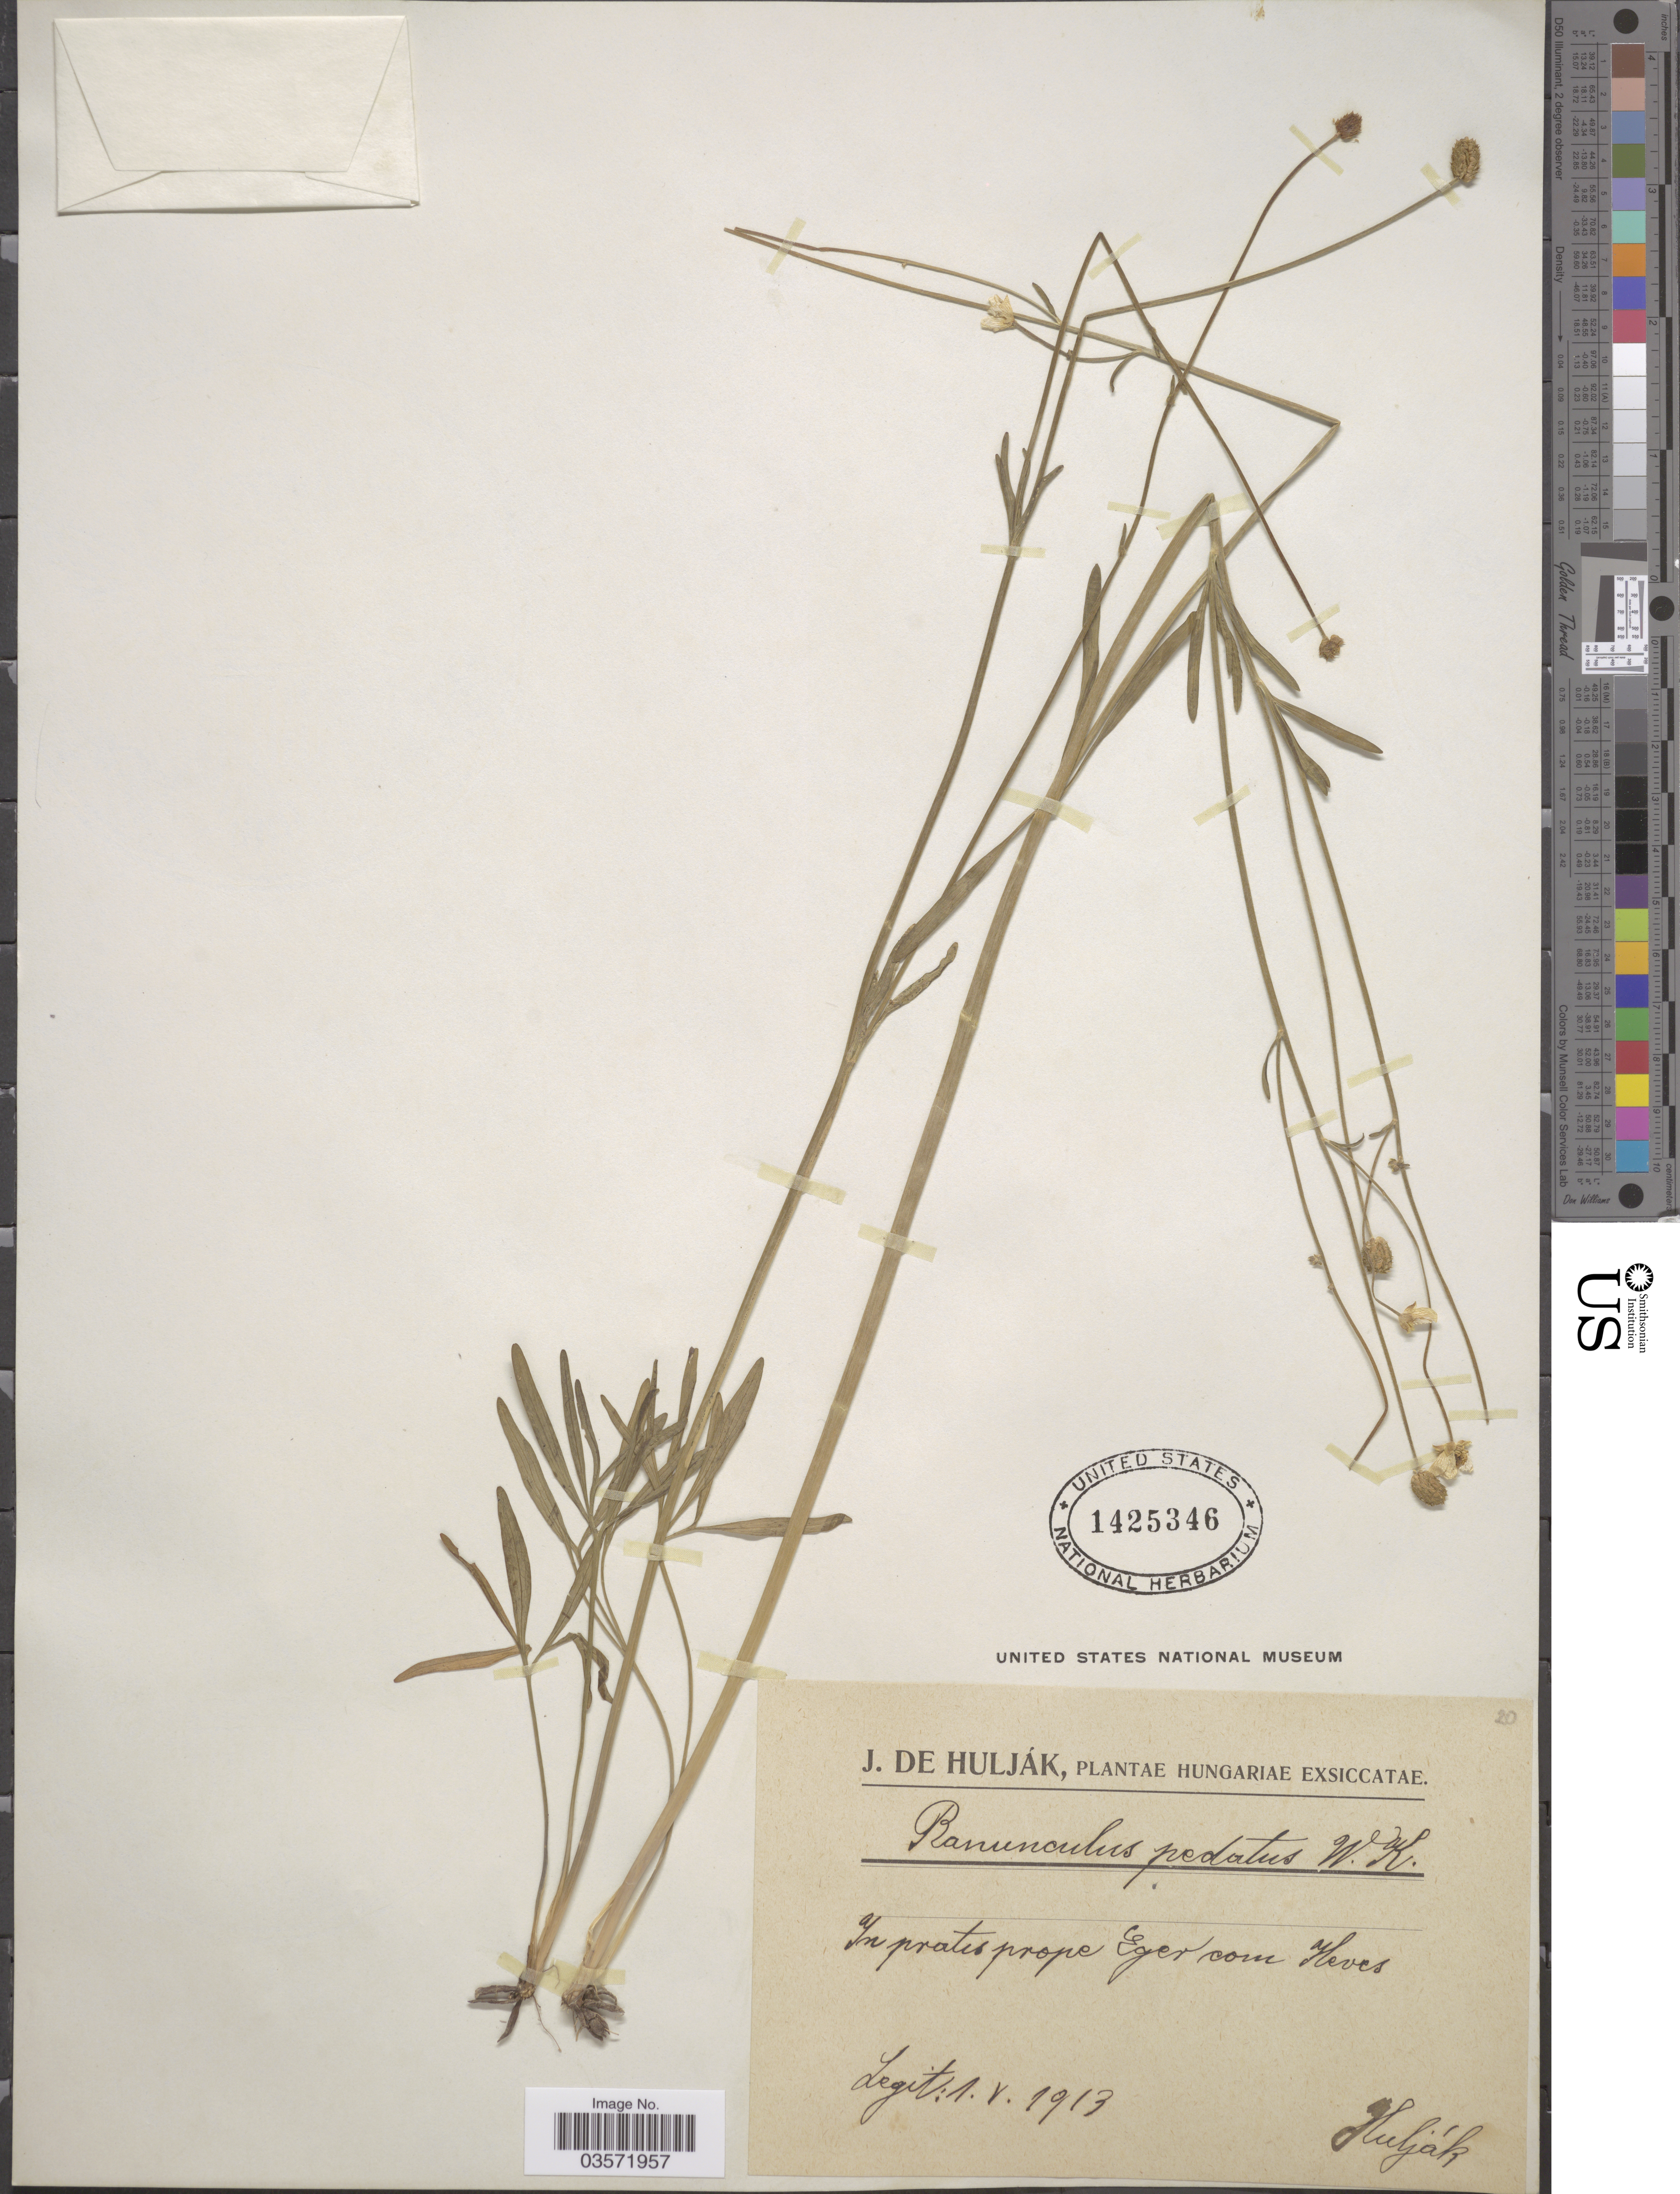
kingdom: Plantae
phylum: Tracheophyta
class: Magnoliopsida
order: Ranunculales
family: Ranunculaceae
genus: Ranunculus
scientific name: Ranunculus pedatus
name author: Waldst. & Kit.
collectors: J. Huljak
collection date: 1913-05-01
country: Hungary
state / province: Eger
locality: In pratis prope Eger com Heves.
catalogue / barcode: US 1425346